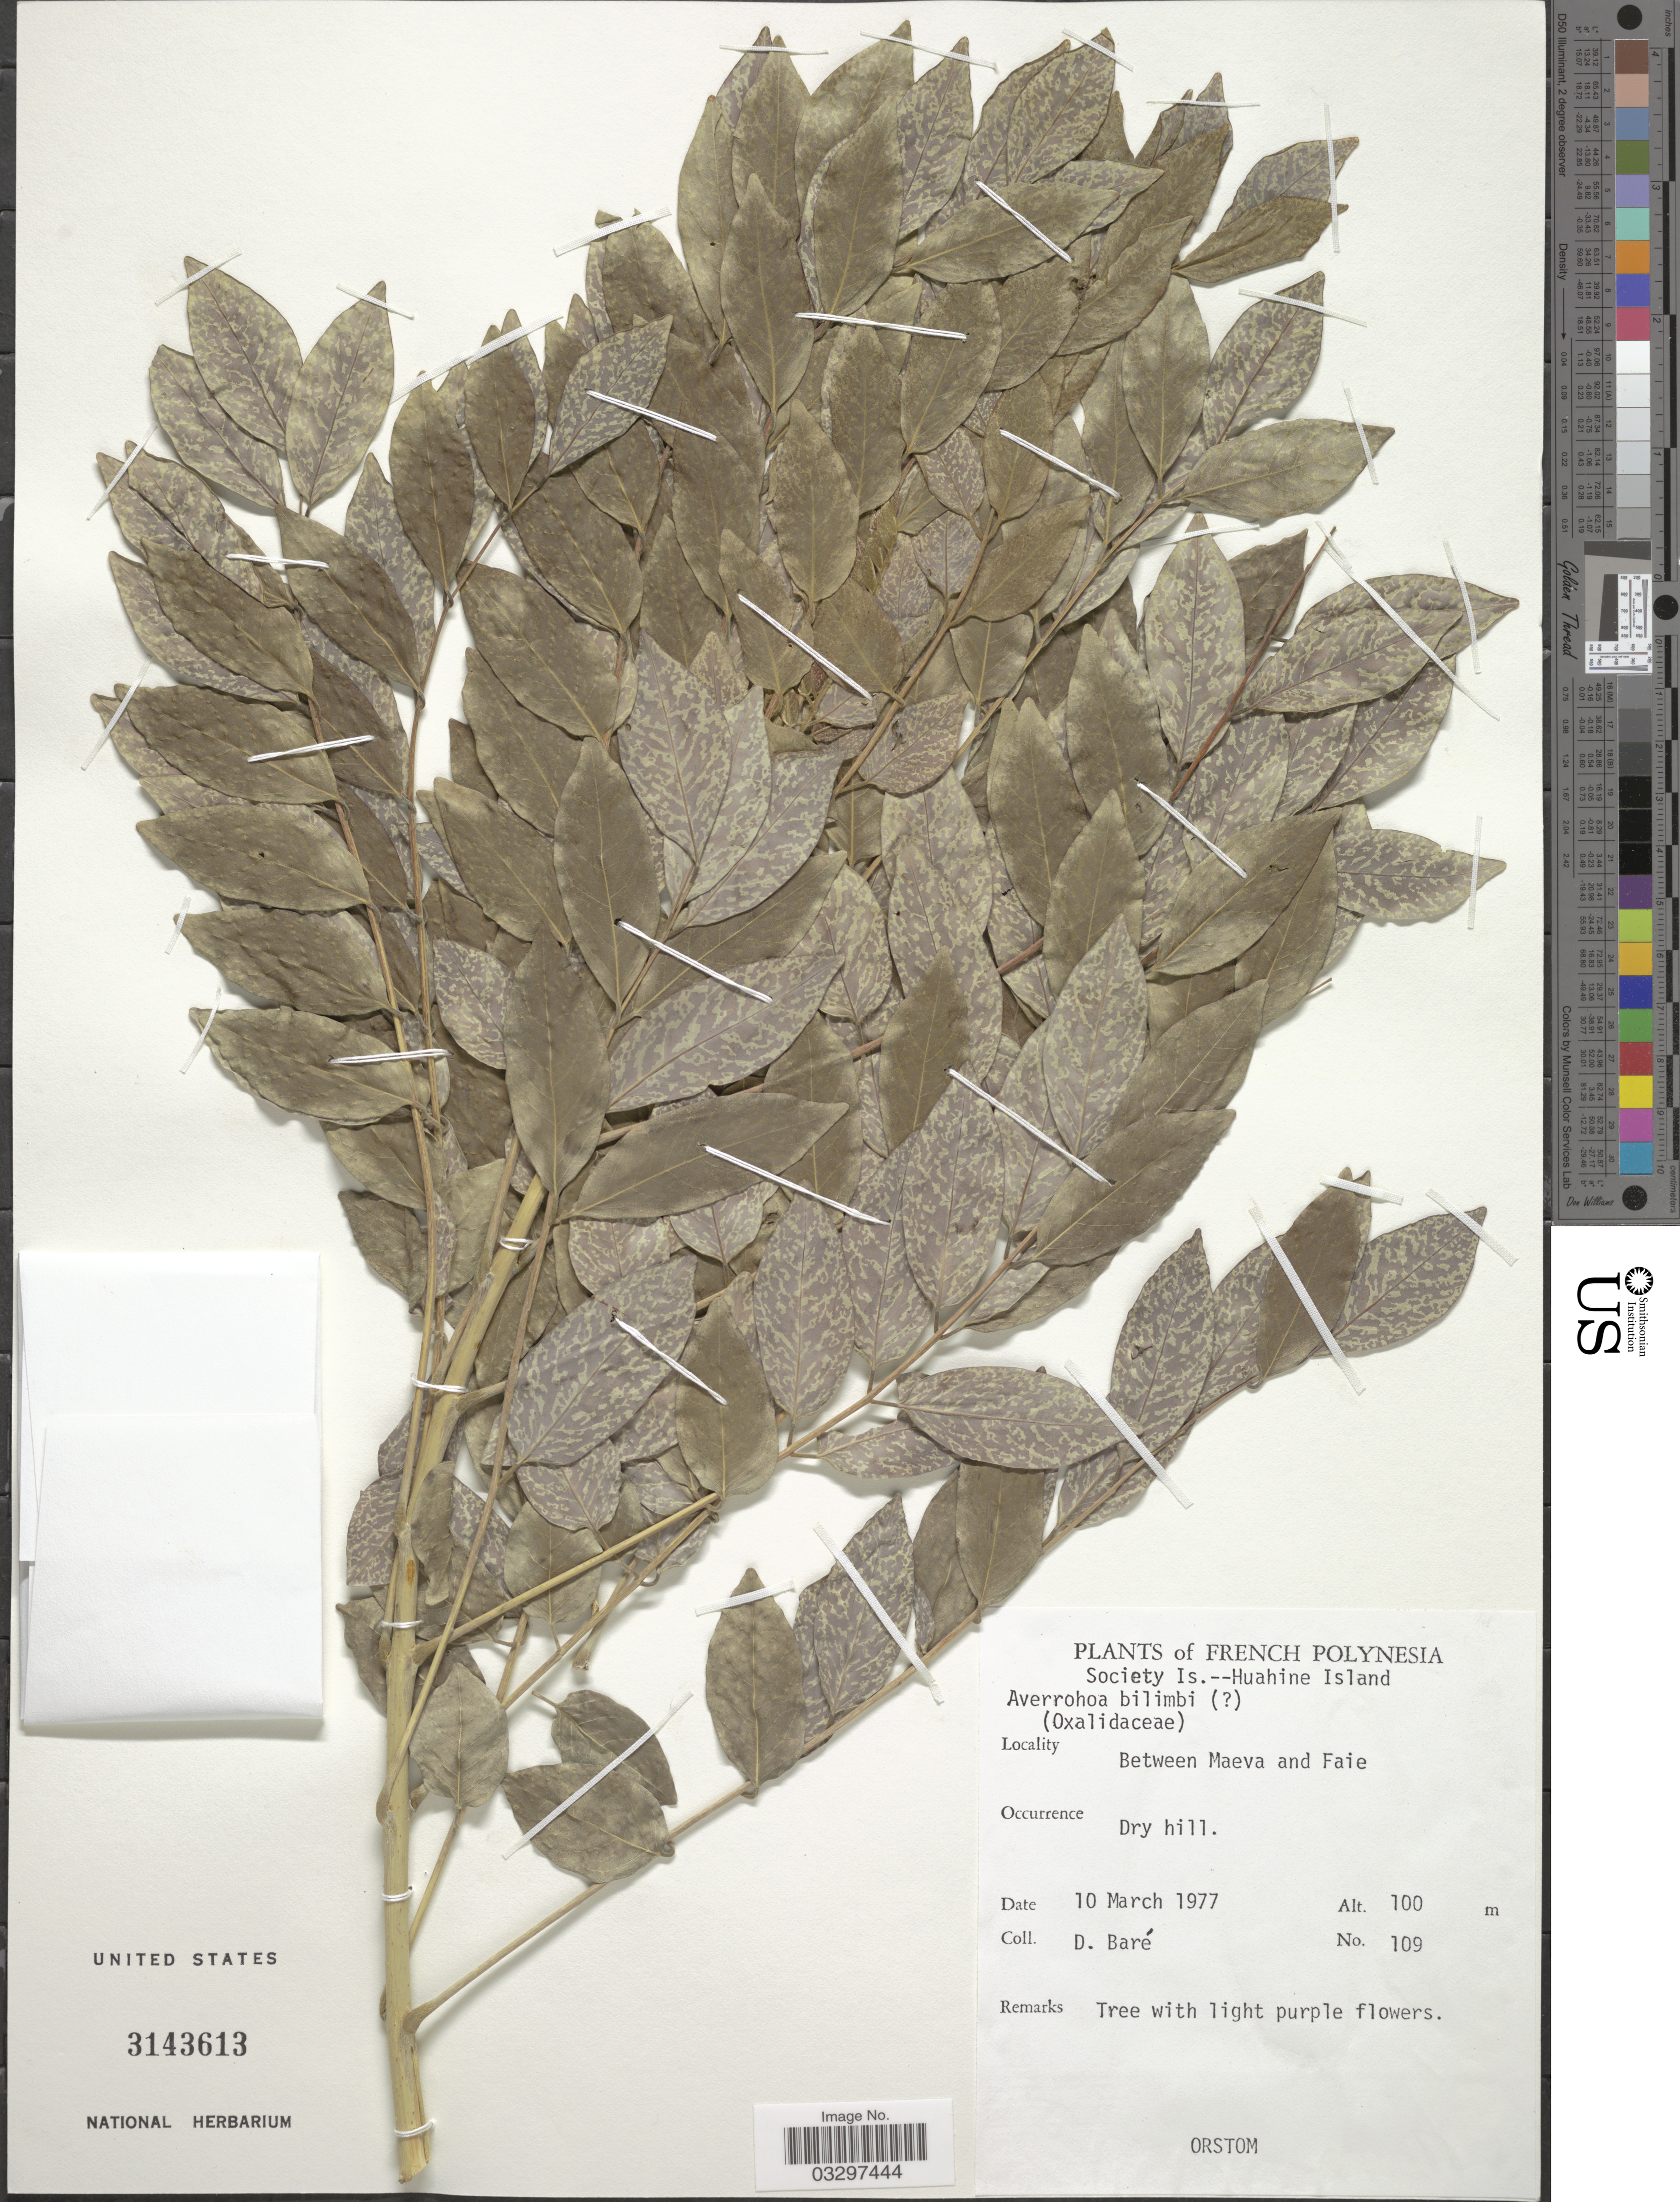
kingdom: Plantae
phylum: Tracheophyta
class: Magnoliopsida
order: Oxalidales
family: Oxalidaceae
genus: Averrhoa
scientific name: Averrhoa bilimbi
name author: L.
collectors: D. Baré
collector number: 109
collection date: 1977-03-10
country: French Polynesia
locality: Society Is.--Huahine Island. Between Maeva and Faie.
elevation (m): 100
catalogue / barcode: US 3143613